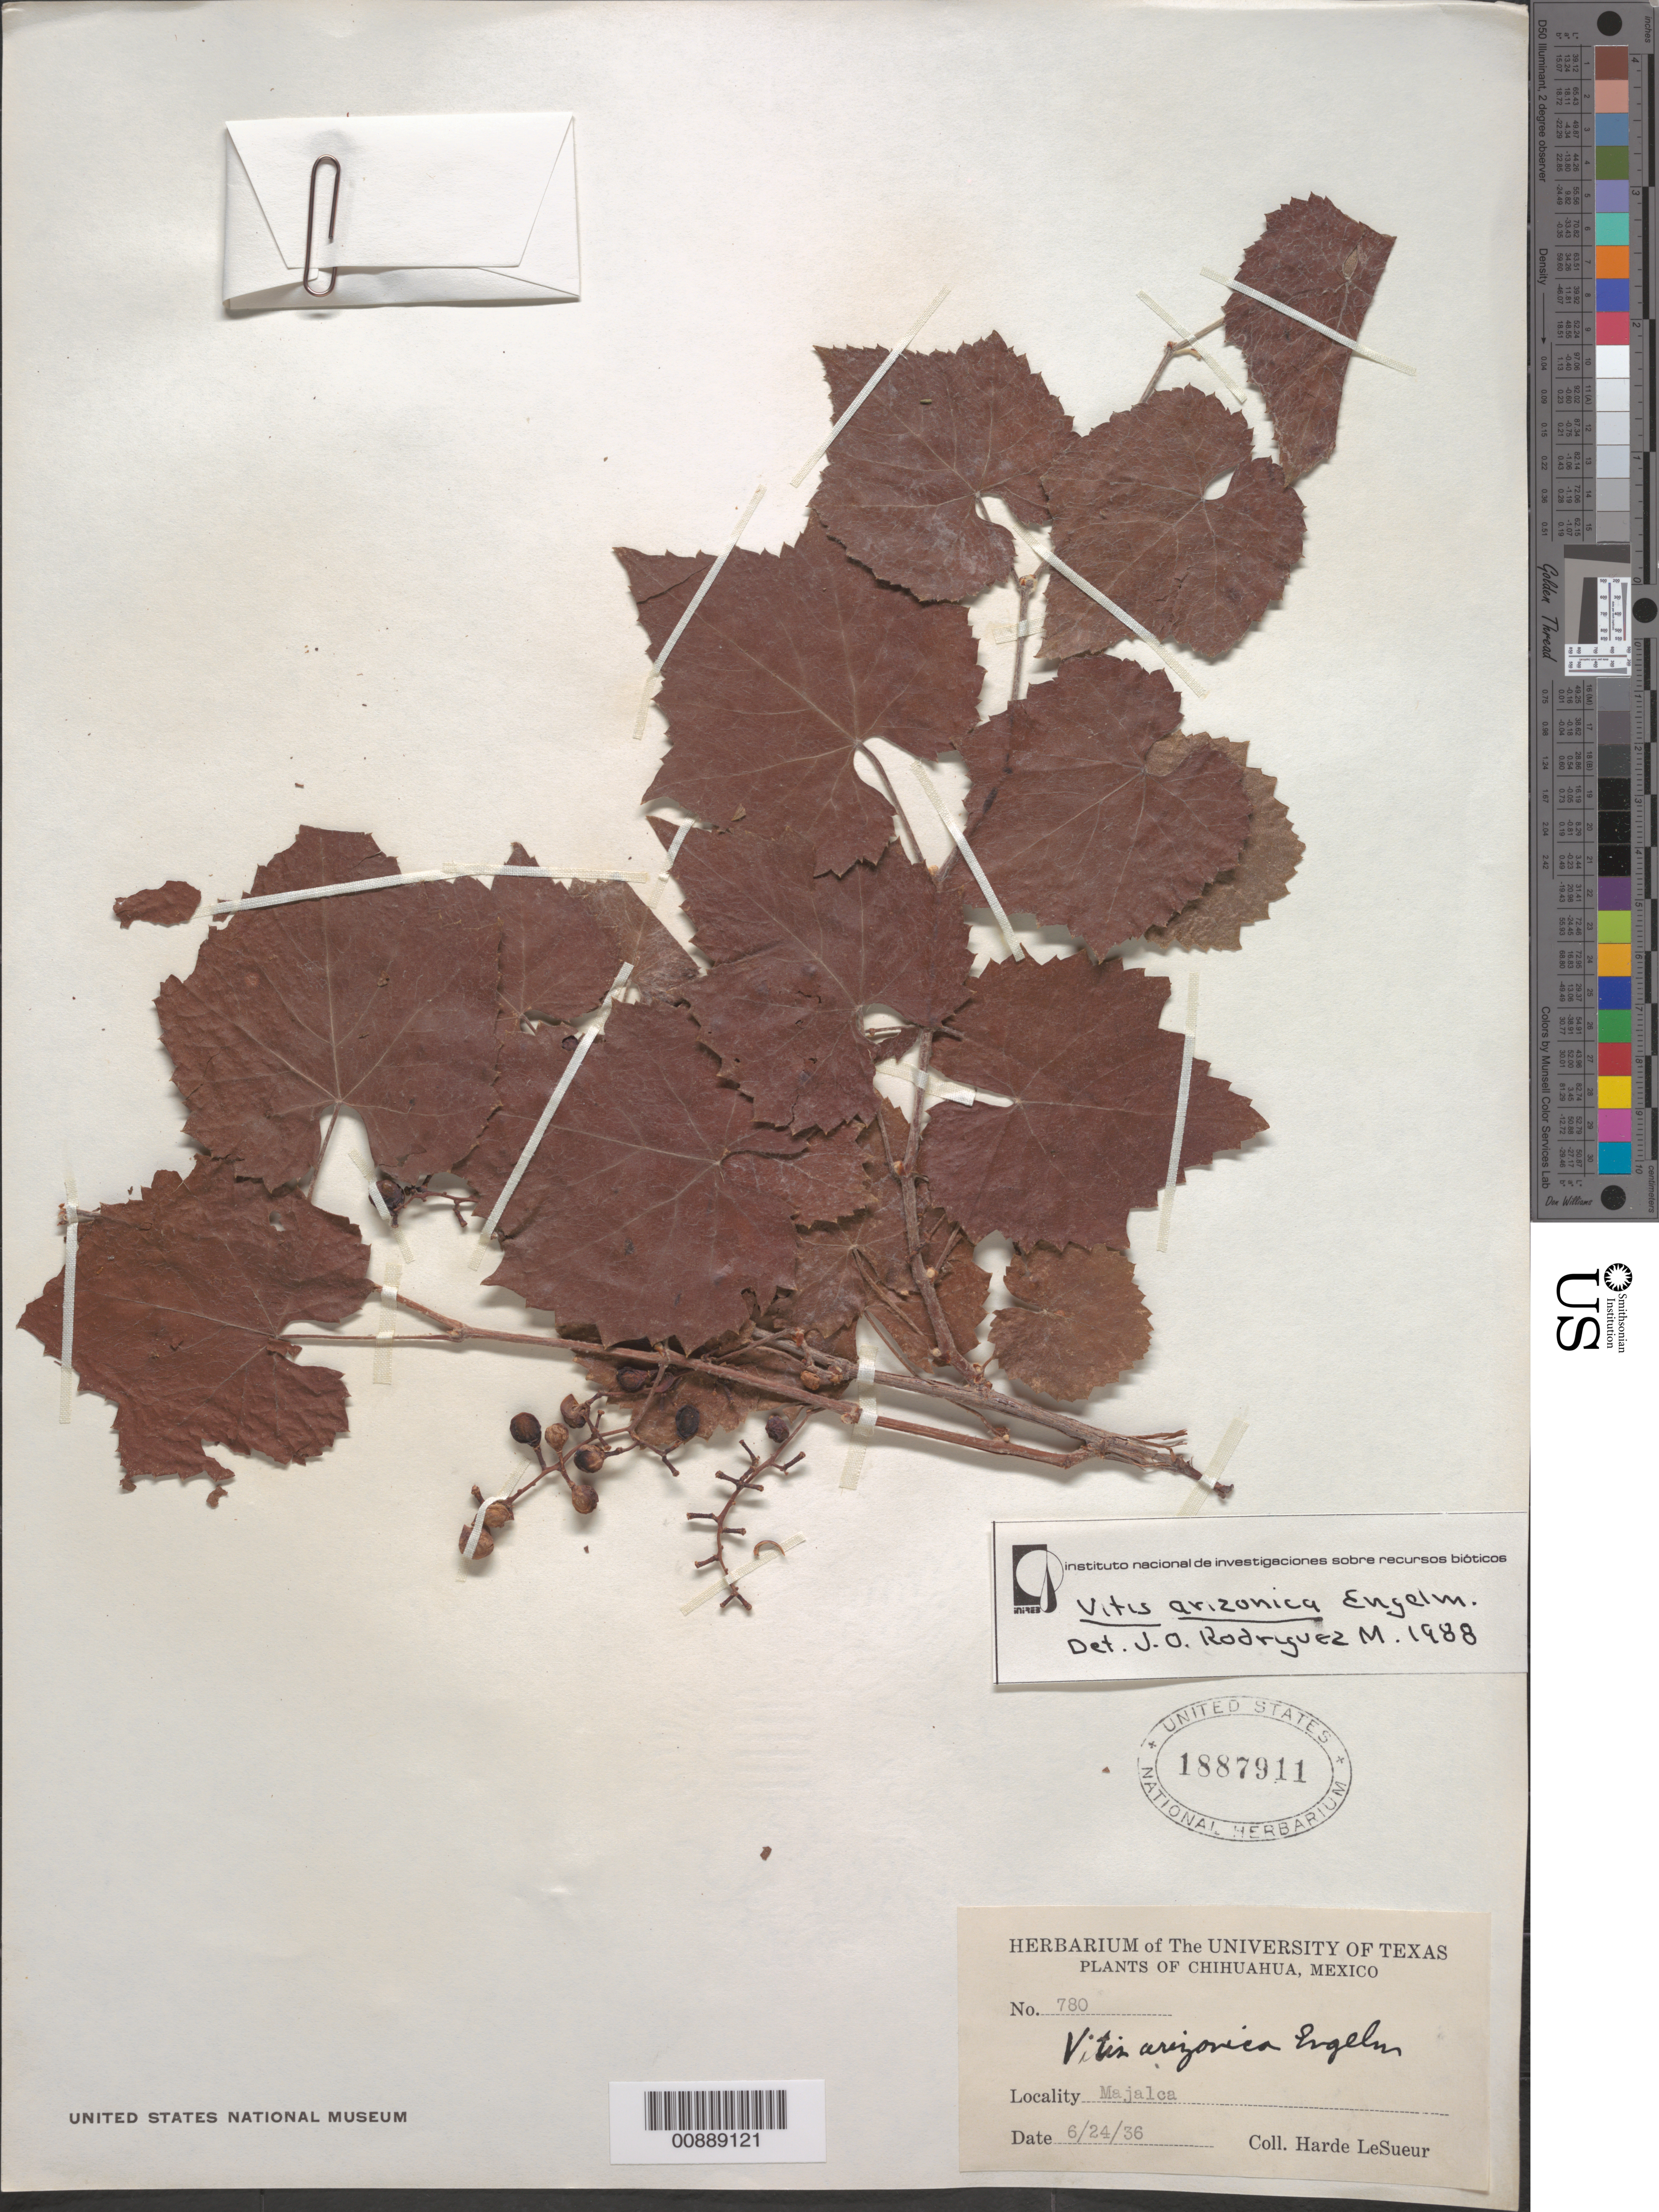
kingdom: Plantae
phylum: Tracheophyta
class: Magnoliopsida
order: Vitales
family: Vitaceae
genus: Vitis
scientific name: Vitis arizonica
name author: Engelm.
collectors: D. H. LeSueur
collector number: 780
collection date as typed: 24 Jun 1936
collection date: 1936-06-24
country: Mexico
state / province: Chihuahua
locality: Majalca, Chihuahua.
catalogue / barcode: US 1887911